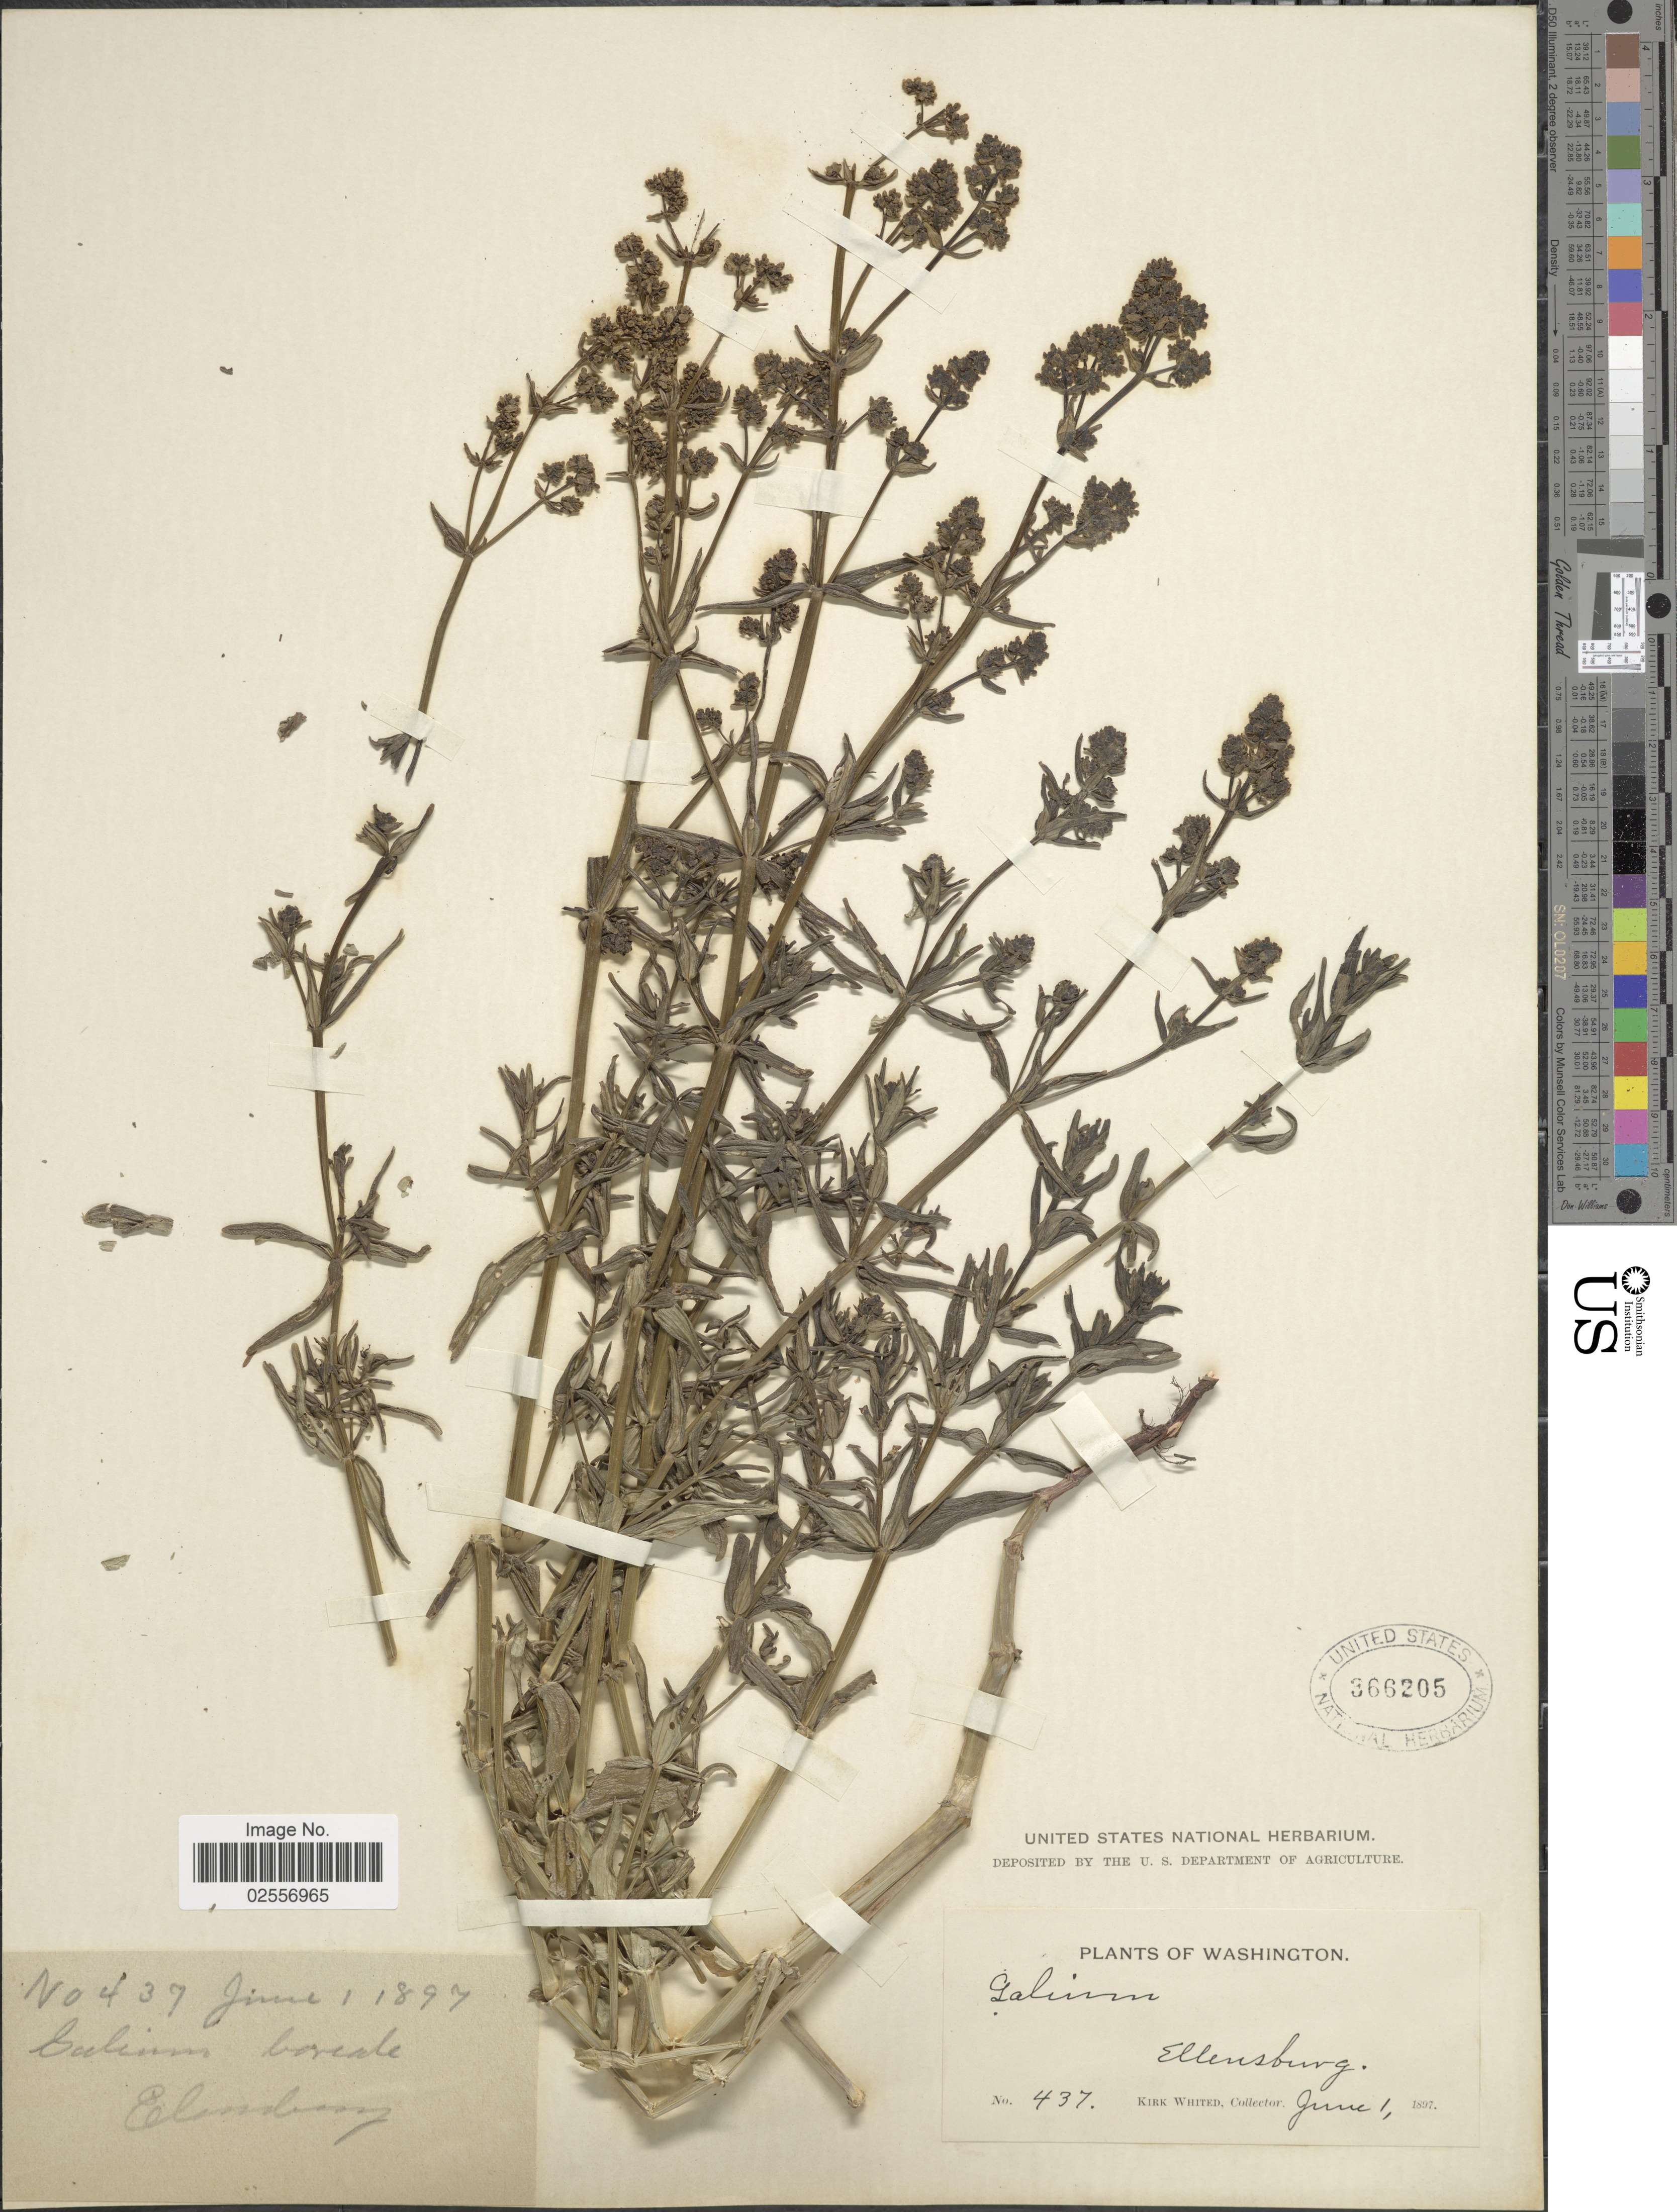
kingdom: Plantae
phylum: Tracheophyta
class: Magnoliopsida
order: Gentianales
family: Rubiaceae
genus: Galium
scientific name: Galium boreale L.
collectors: K. Whited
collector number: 437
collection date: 1897-06-01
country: United States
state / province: Washington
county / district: Kittitas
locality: Ellensburg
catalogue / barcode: US 366205